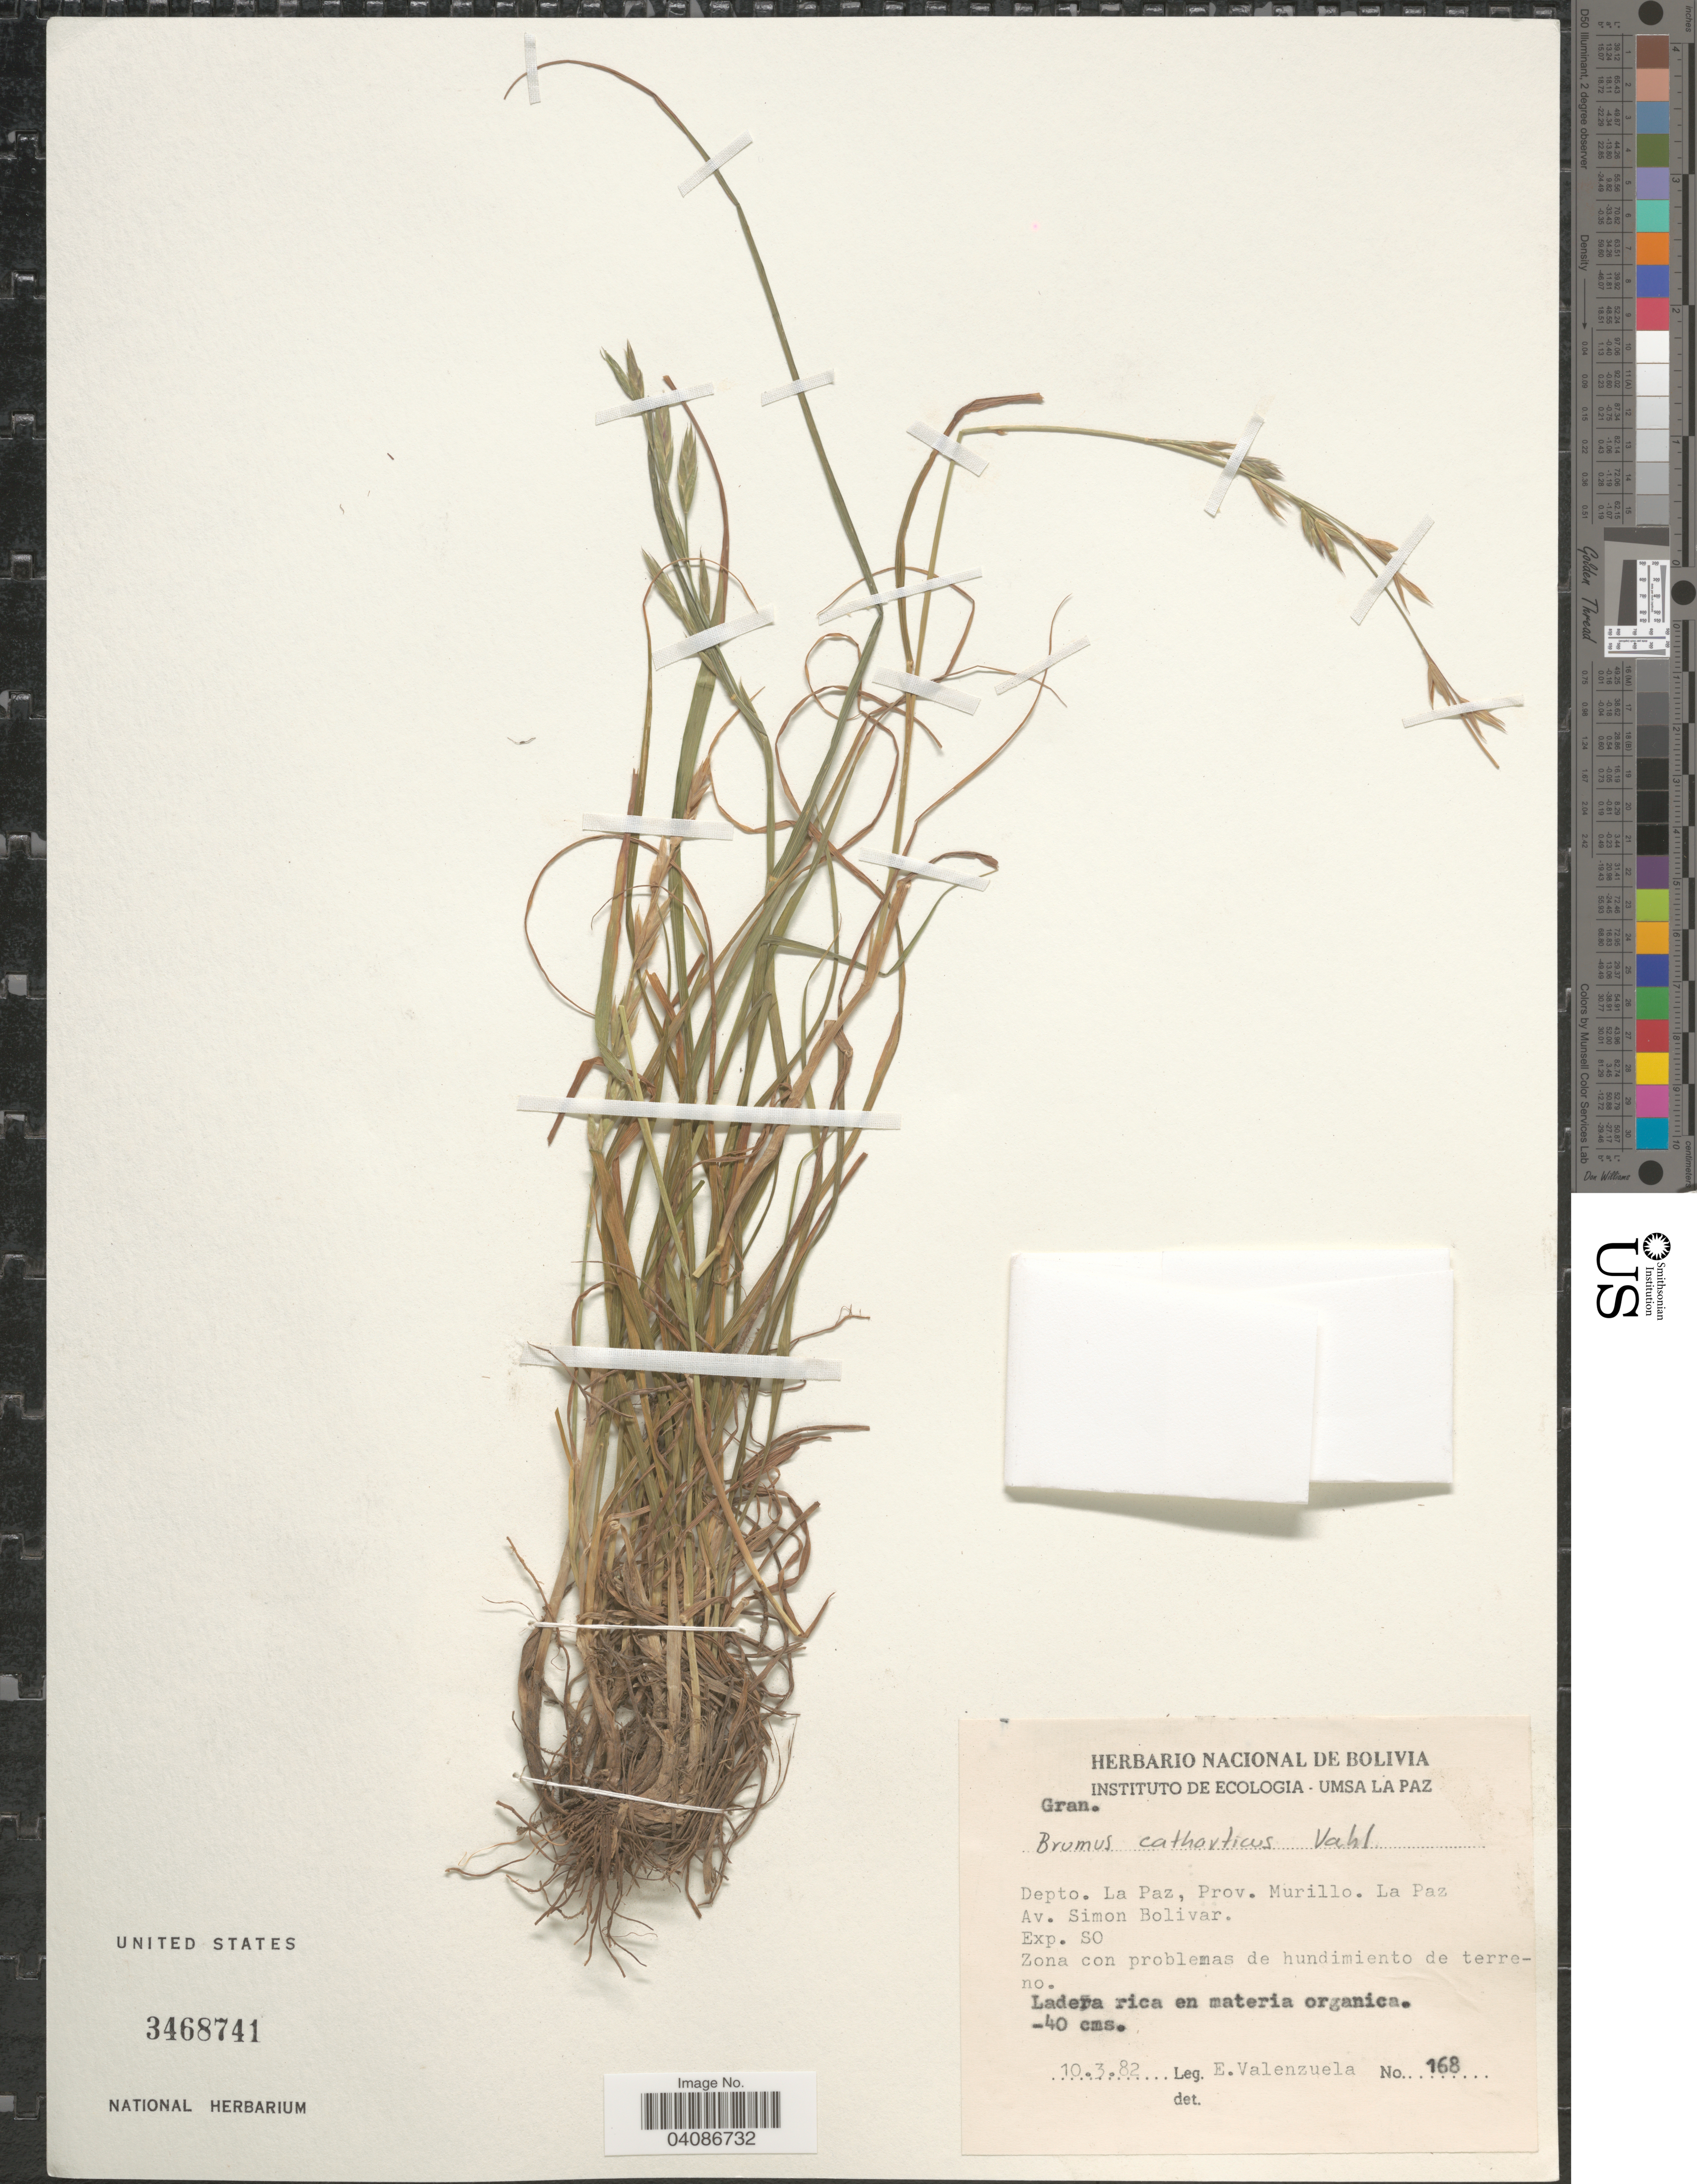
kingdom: Plantae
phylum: Tracheophyta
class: Liliopsida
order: Poales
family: Poaceae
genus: Bromus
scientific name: Bromus catharticus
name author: Vahl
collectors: E. Valenzuela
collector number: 168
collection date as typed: Transcribed d/m/y: 10/3/82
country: Bolivia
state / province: La Paz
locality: Depto. La Paz, Prov. Murillo. Av. Simon Bolivar. Exp. SO.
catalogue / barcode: US 3468741